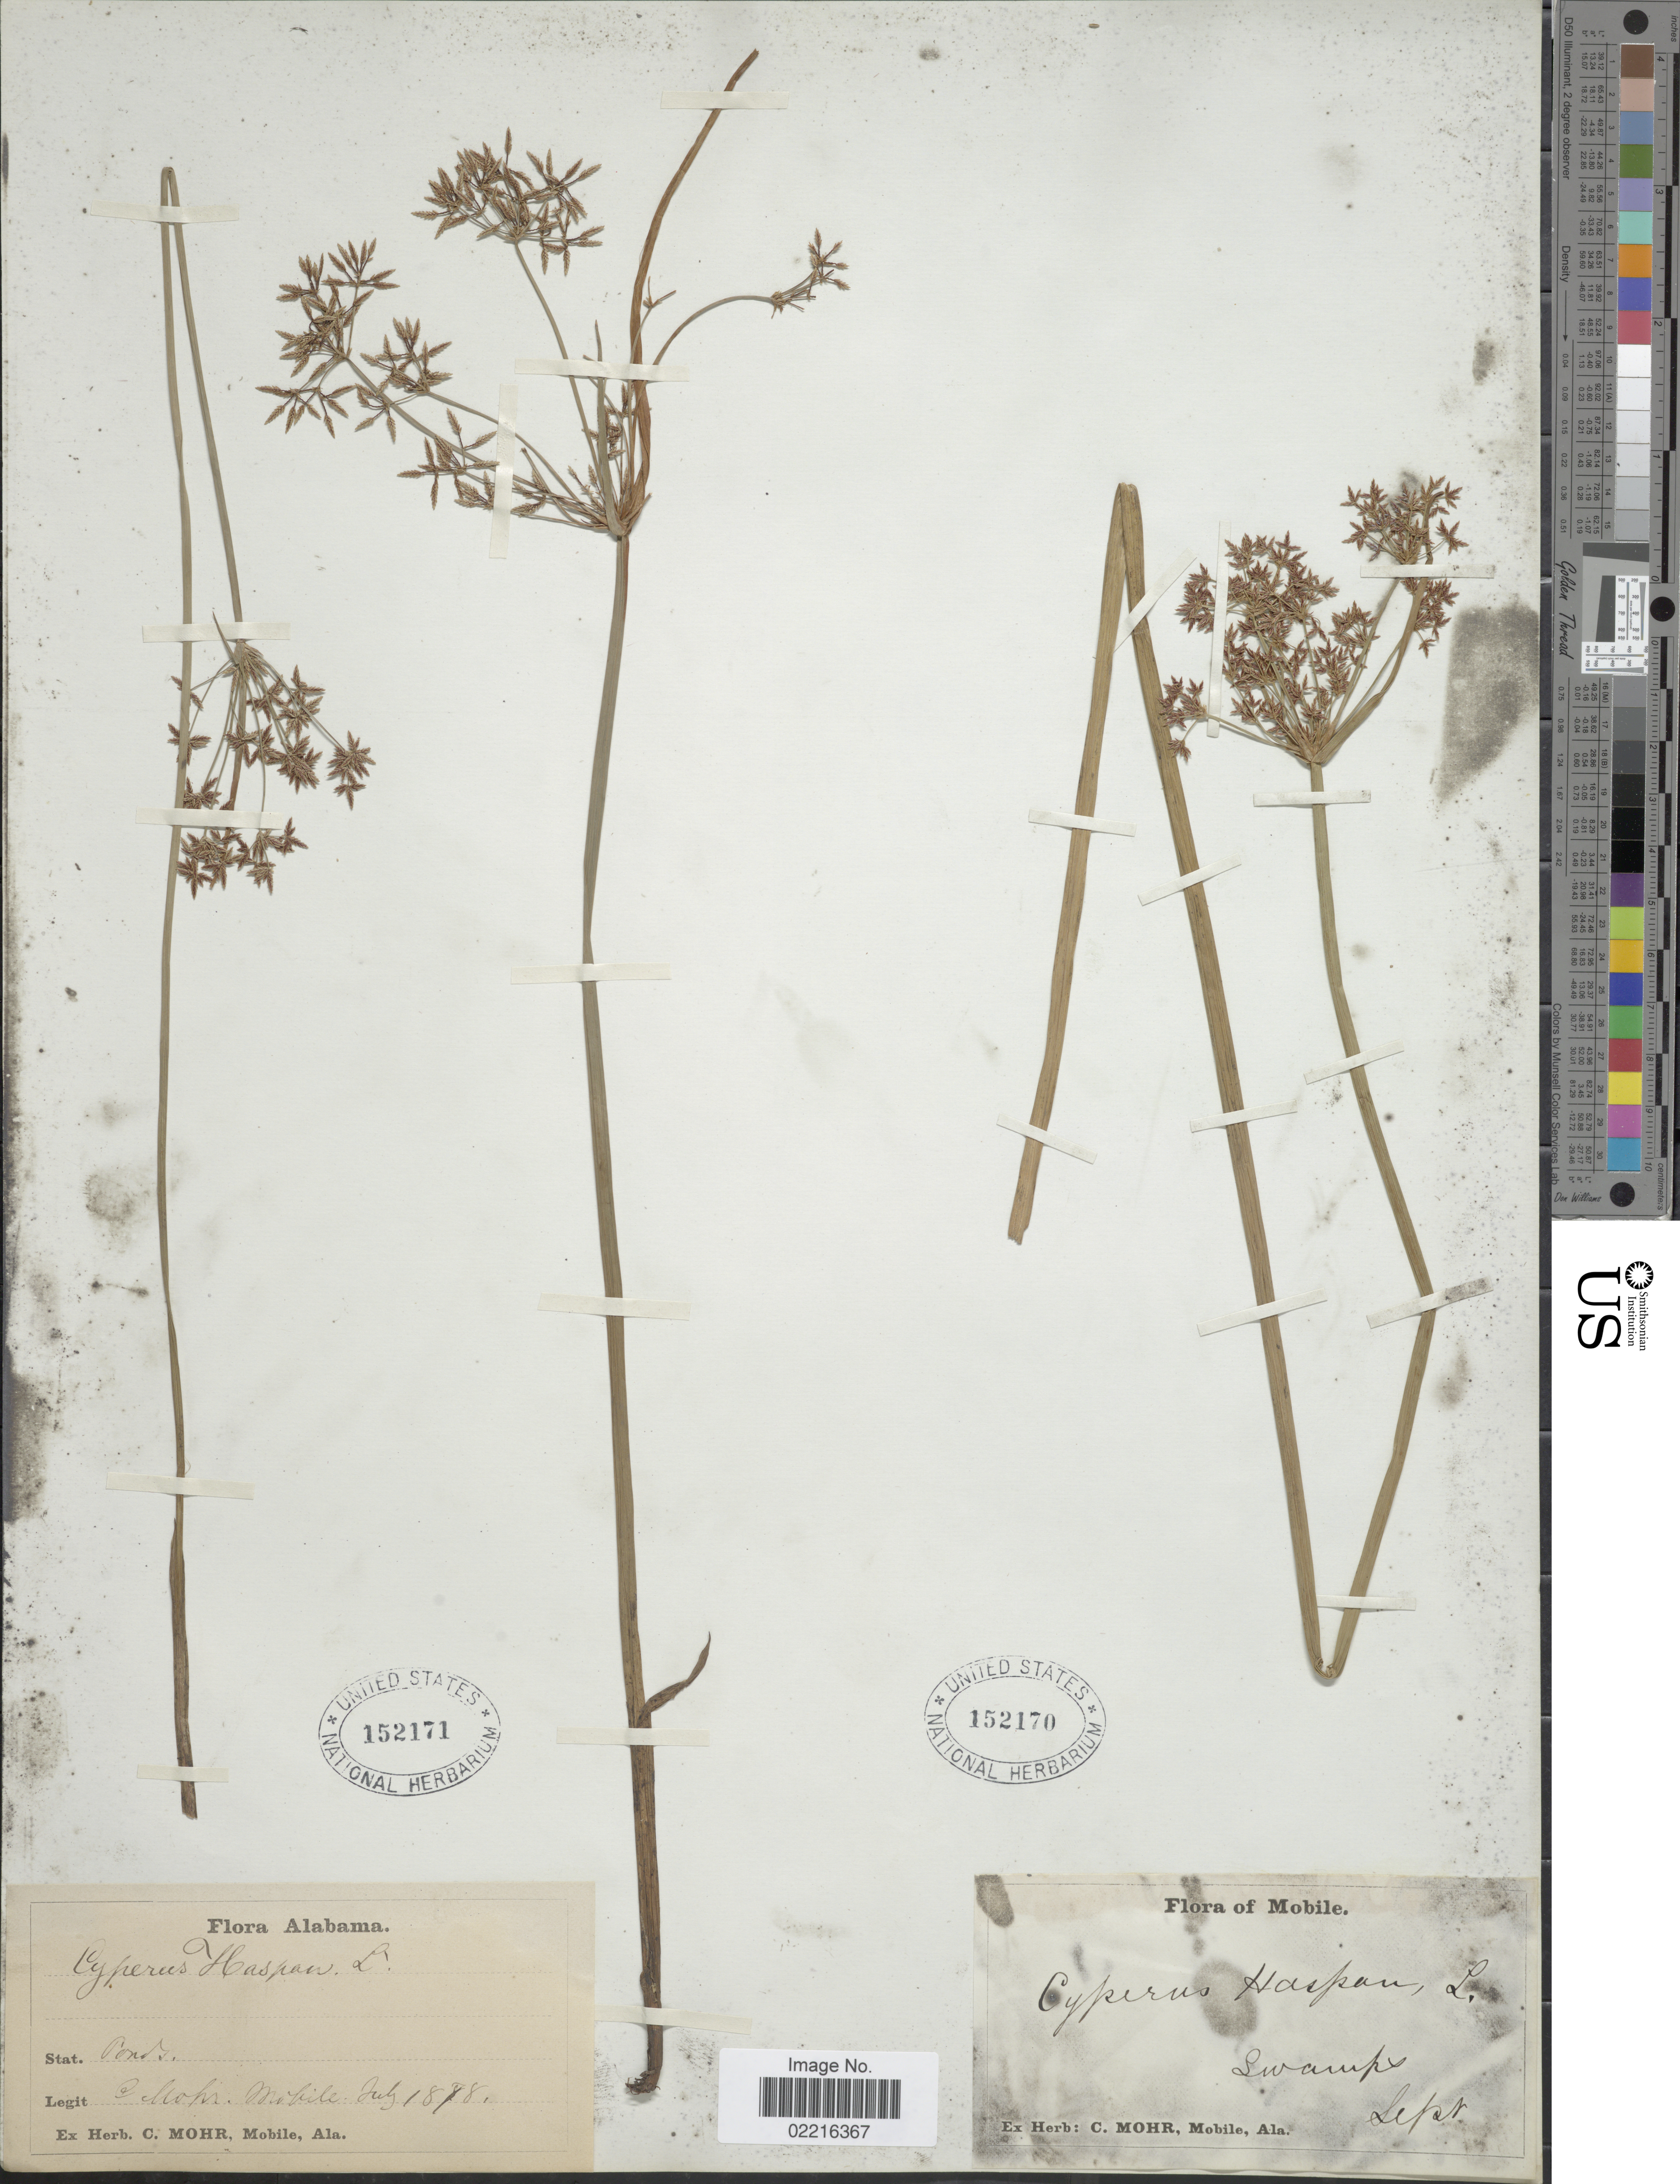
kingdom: Plantae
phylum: Tracheophyta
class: Liliopsida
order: Poales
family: Cyperaceae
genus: Cyperus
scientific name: Cyperus haspan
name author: L.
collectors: C. T. Mohr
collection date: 1878-07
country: United States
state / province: Alabama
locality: Mobile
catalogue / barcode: US 152171